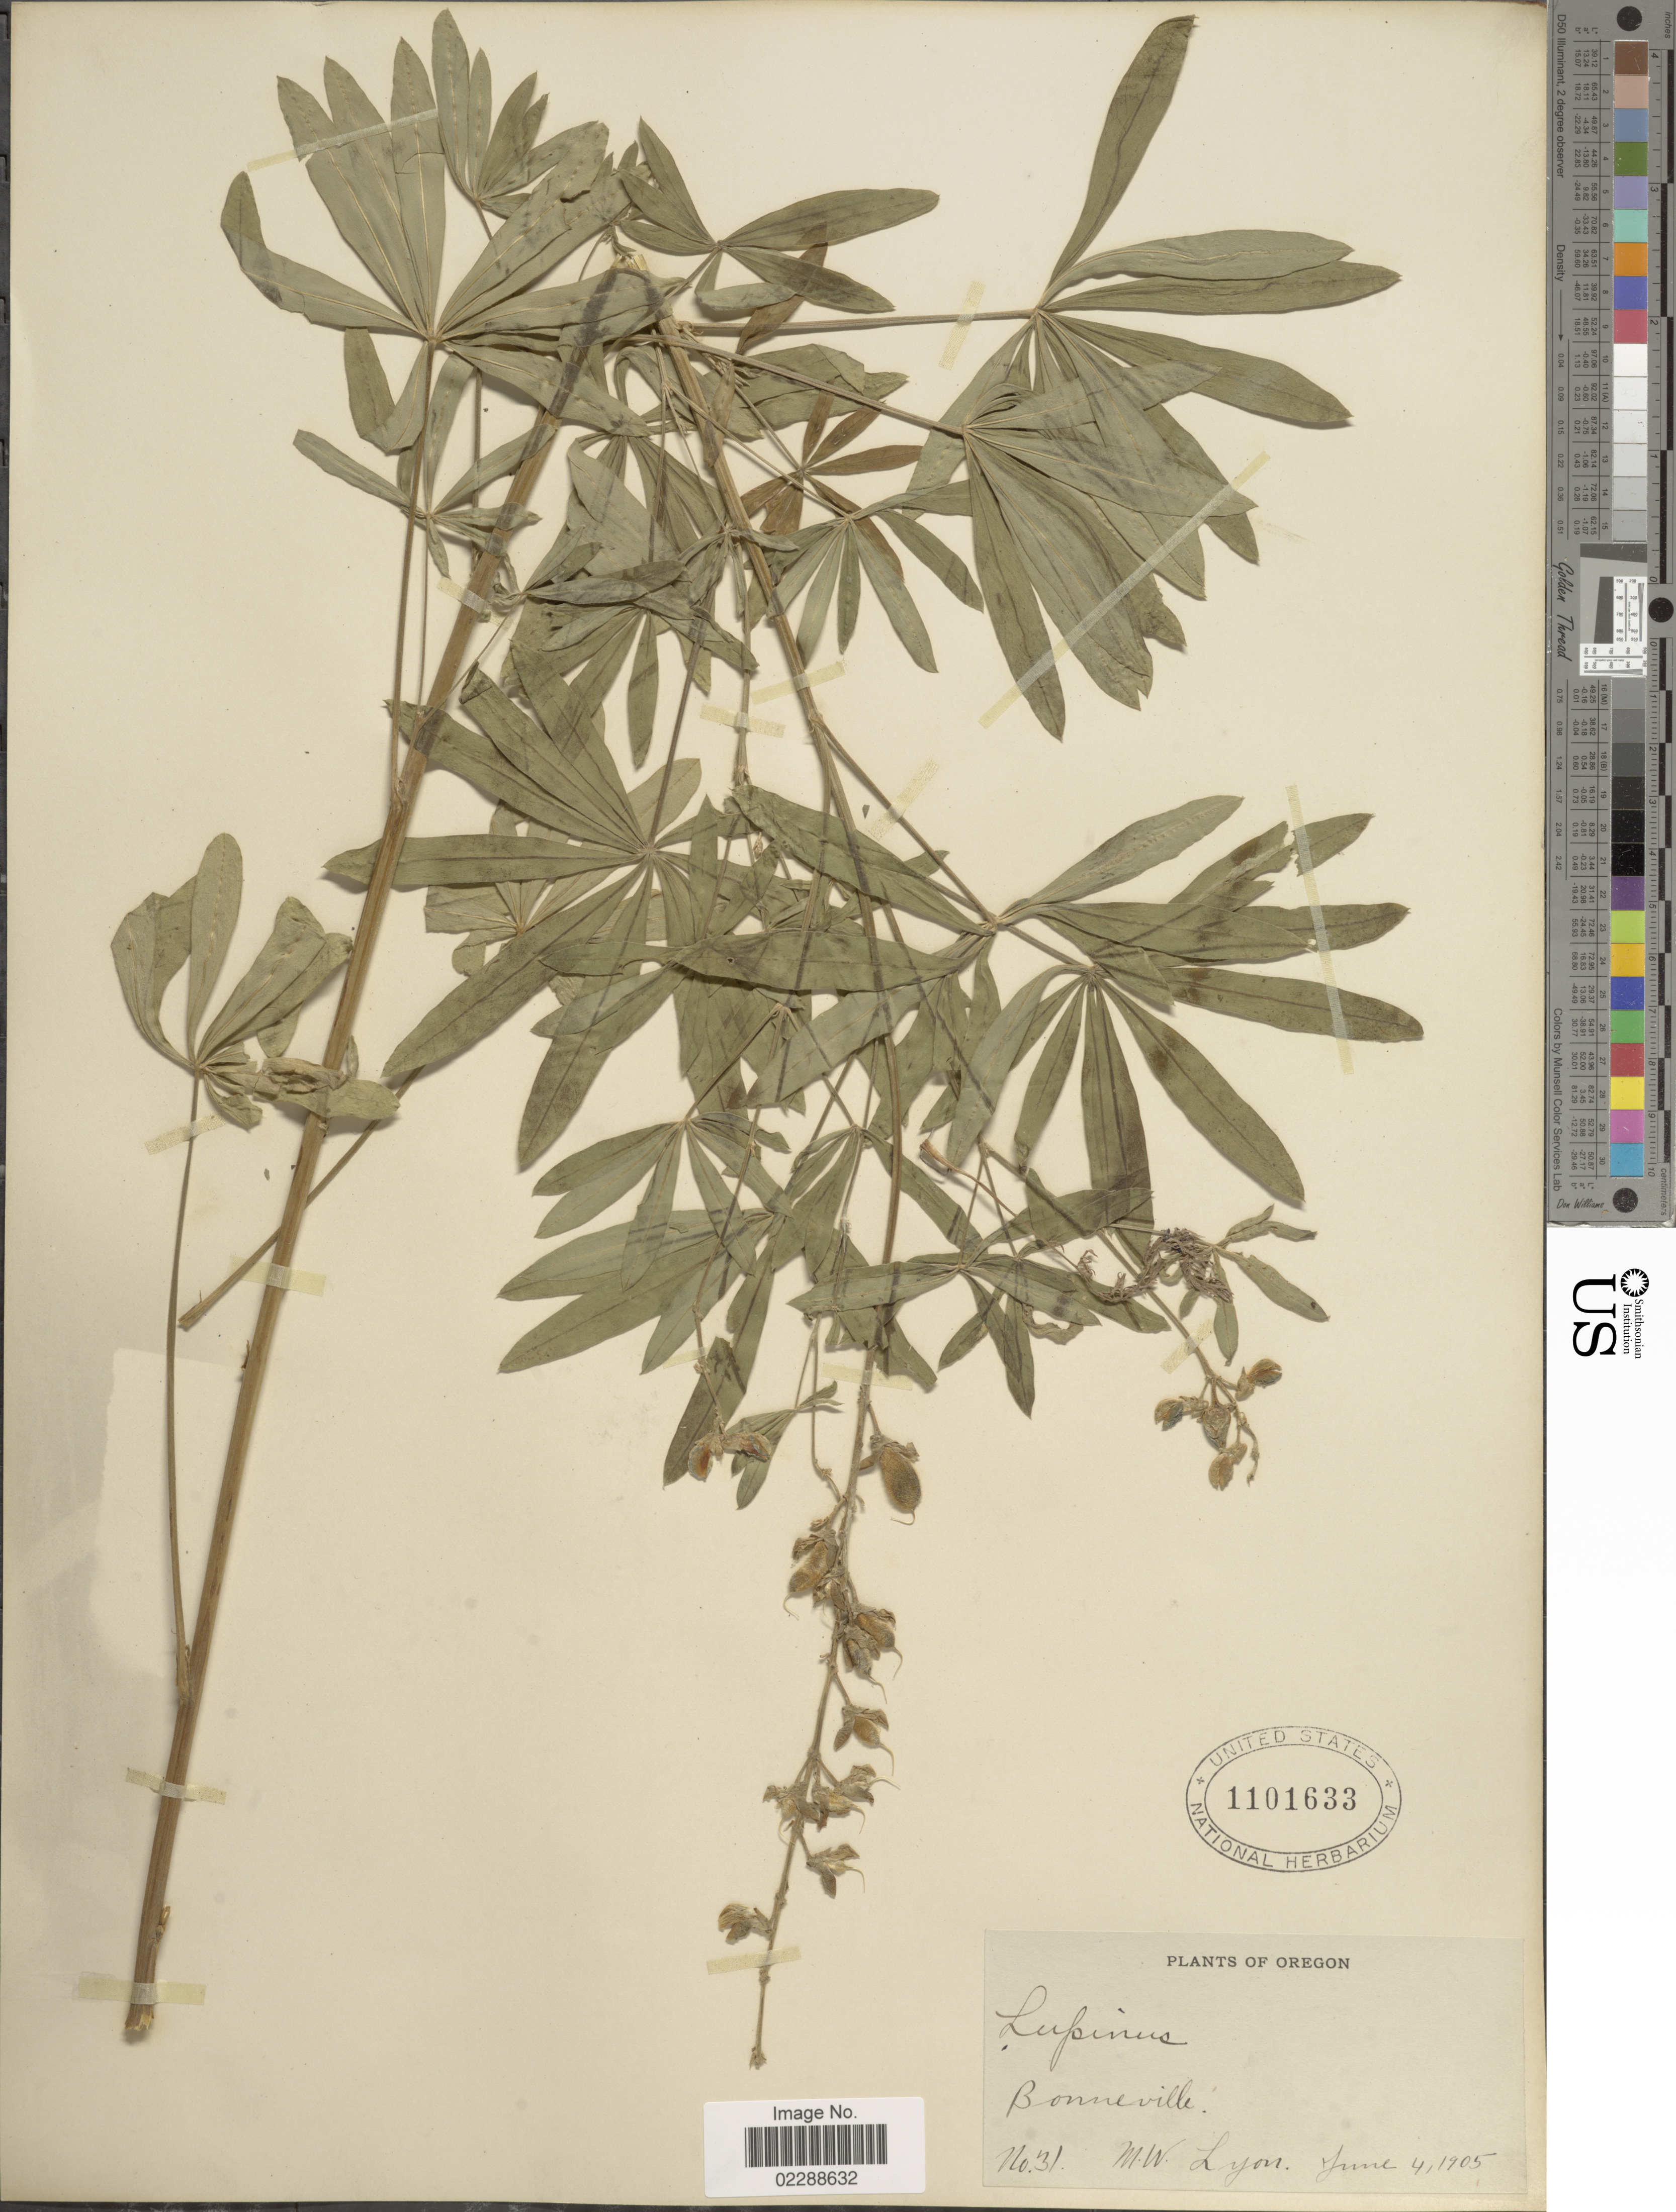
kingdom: Plantae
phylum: Tracheophyta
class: Magnoliopsida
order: Fabales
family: Fabaceae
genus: Lupinus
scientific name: Lupinus sp.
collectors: M. W. Lyon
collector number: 31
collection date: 1905-06-04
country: United States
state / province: Oregon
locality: Bonneville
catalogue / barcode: US 1101633